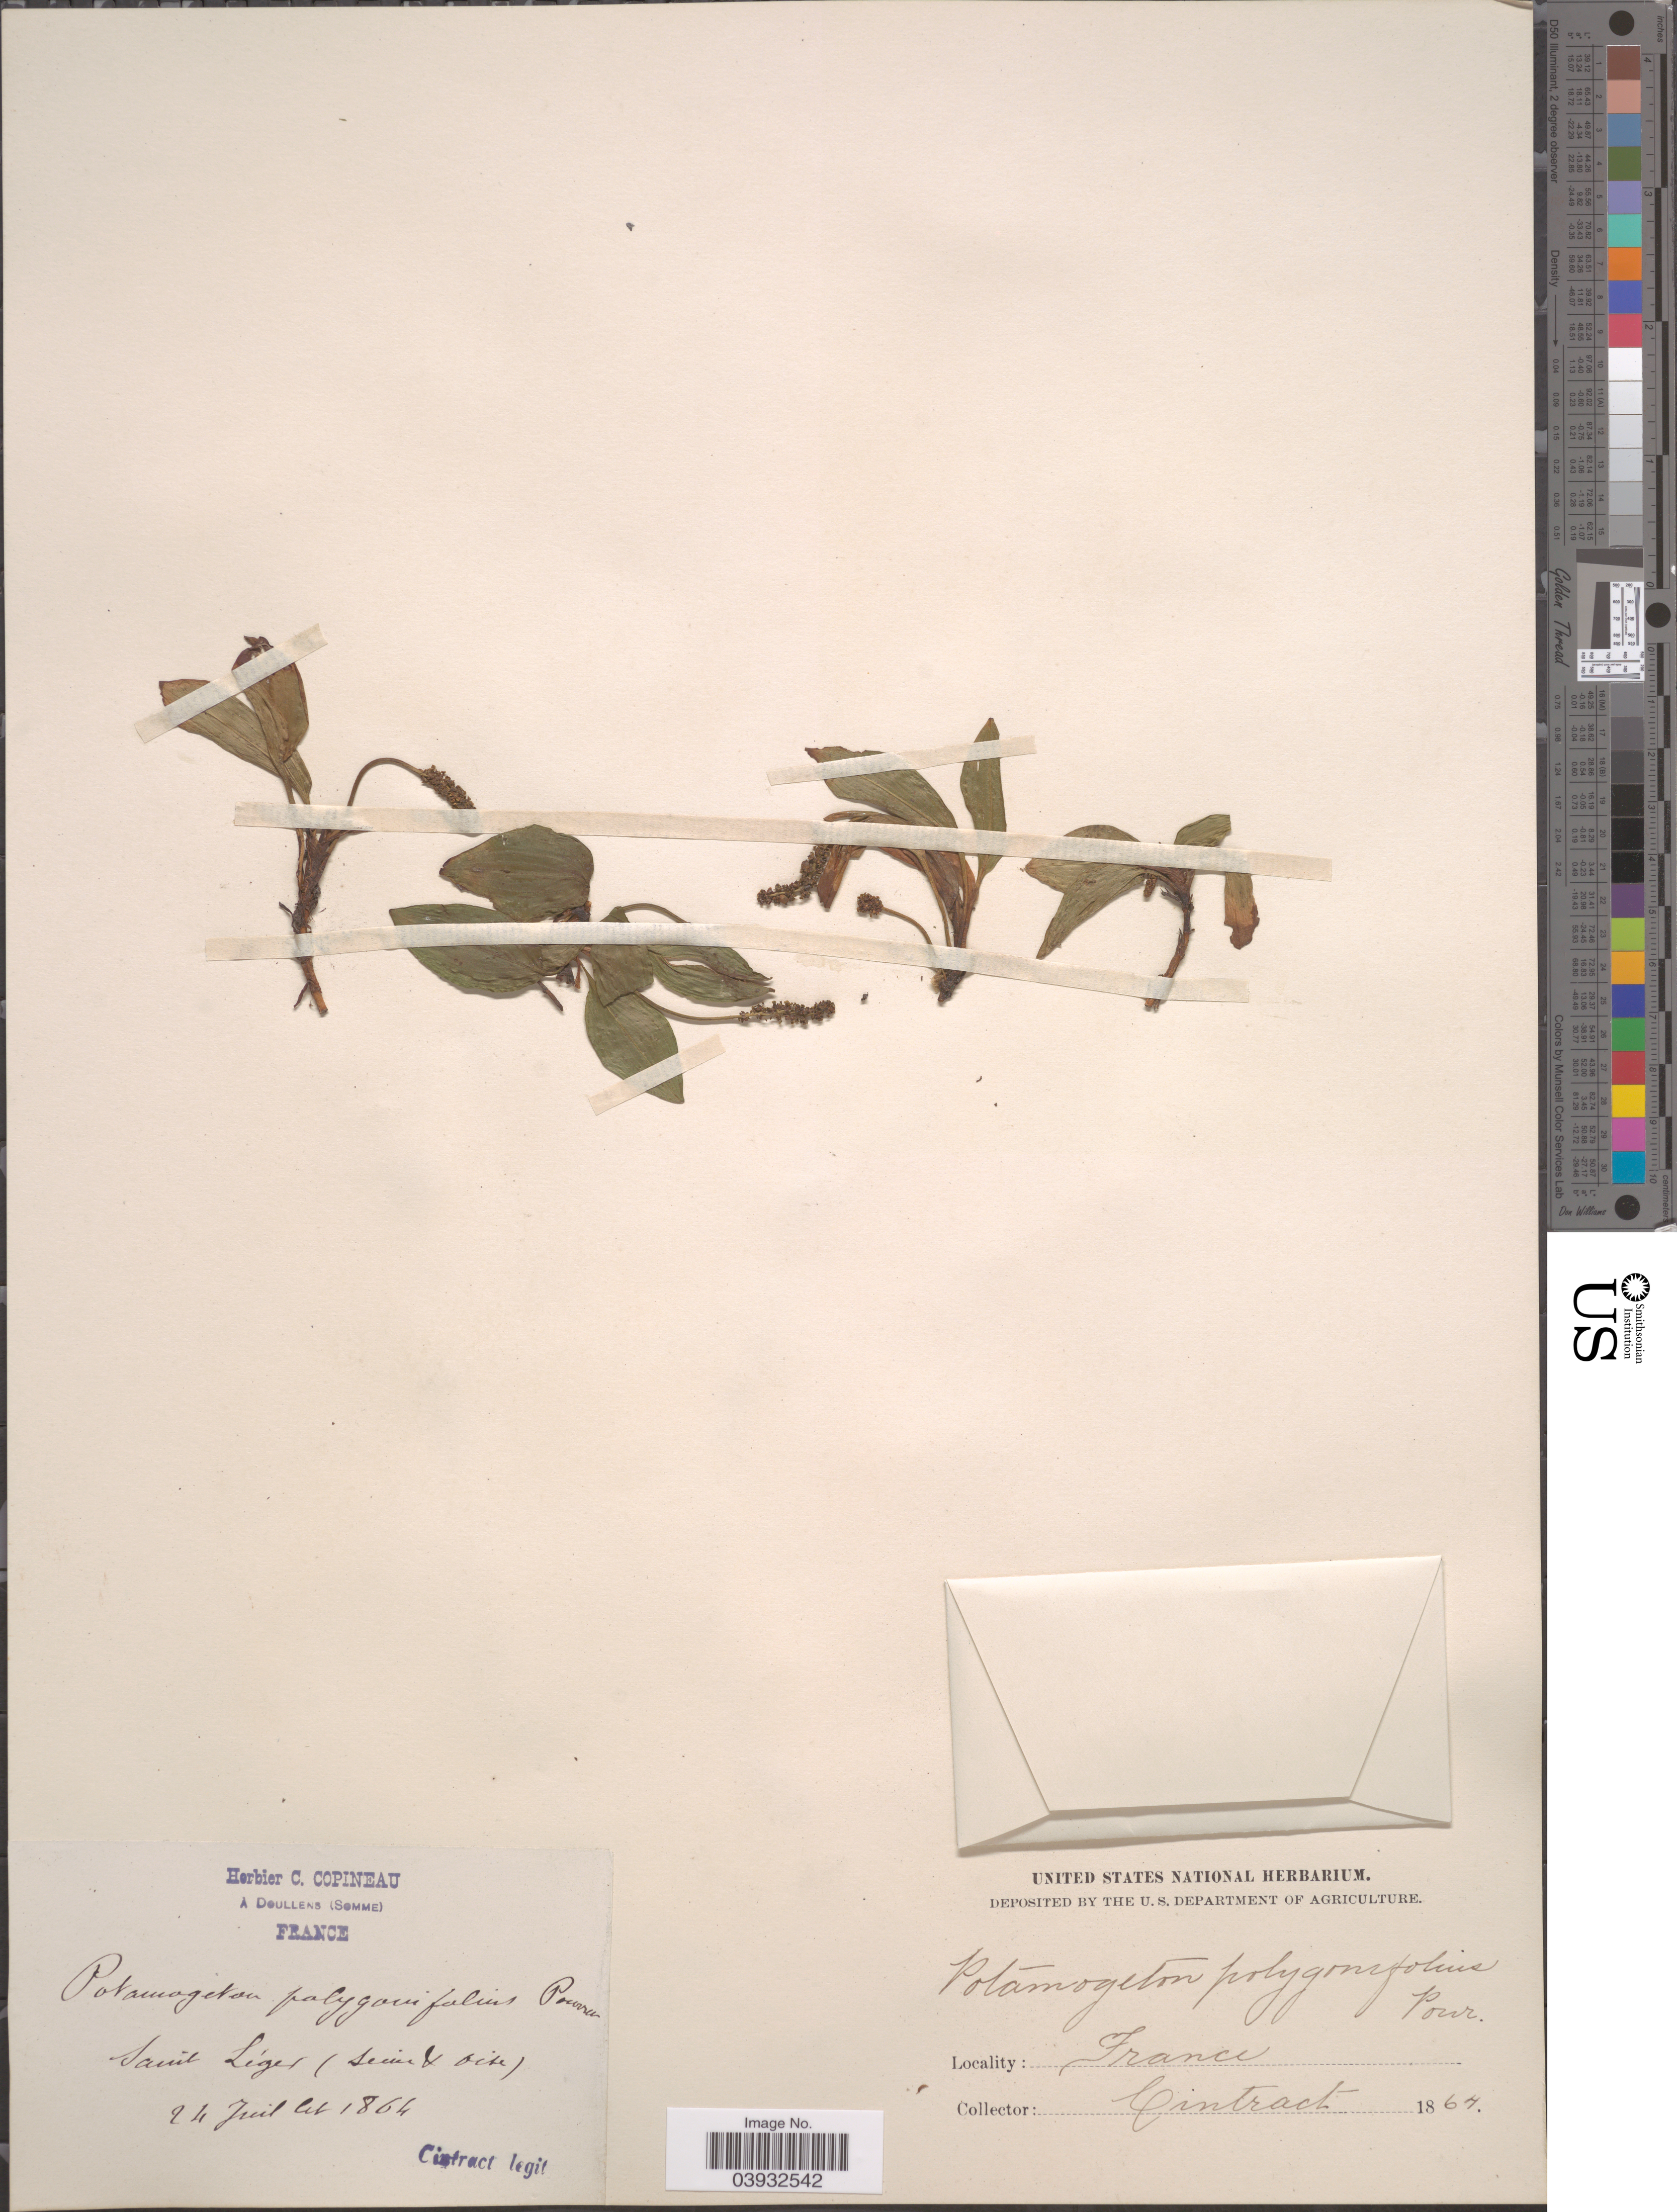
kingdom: Plantae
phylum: Tracheophyta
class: Liliopsida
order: Alismatales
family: Potamogetonaceae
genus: Potamogeton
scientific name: Potamogeton polygonifolius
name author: Pourr.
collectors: Cintract, --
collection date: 1864-07-24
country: France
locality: Sanit Liger (seine & oise).